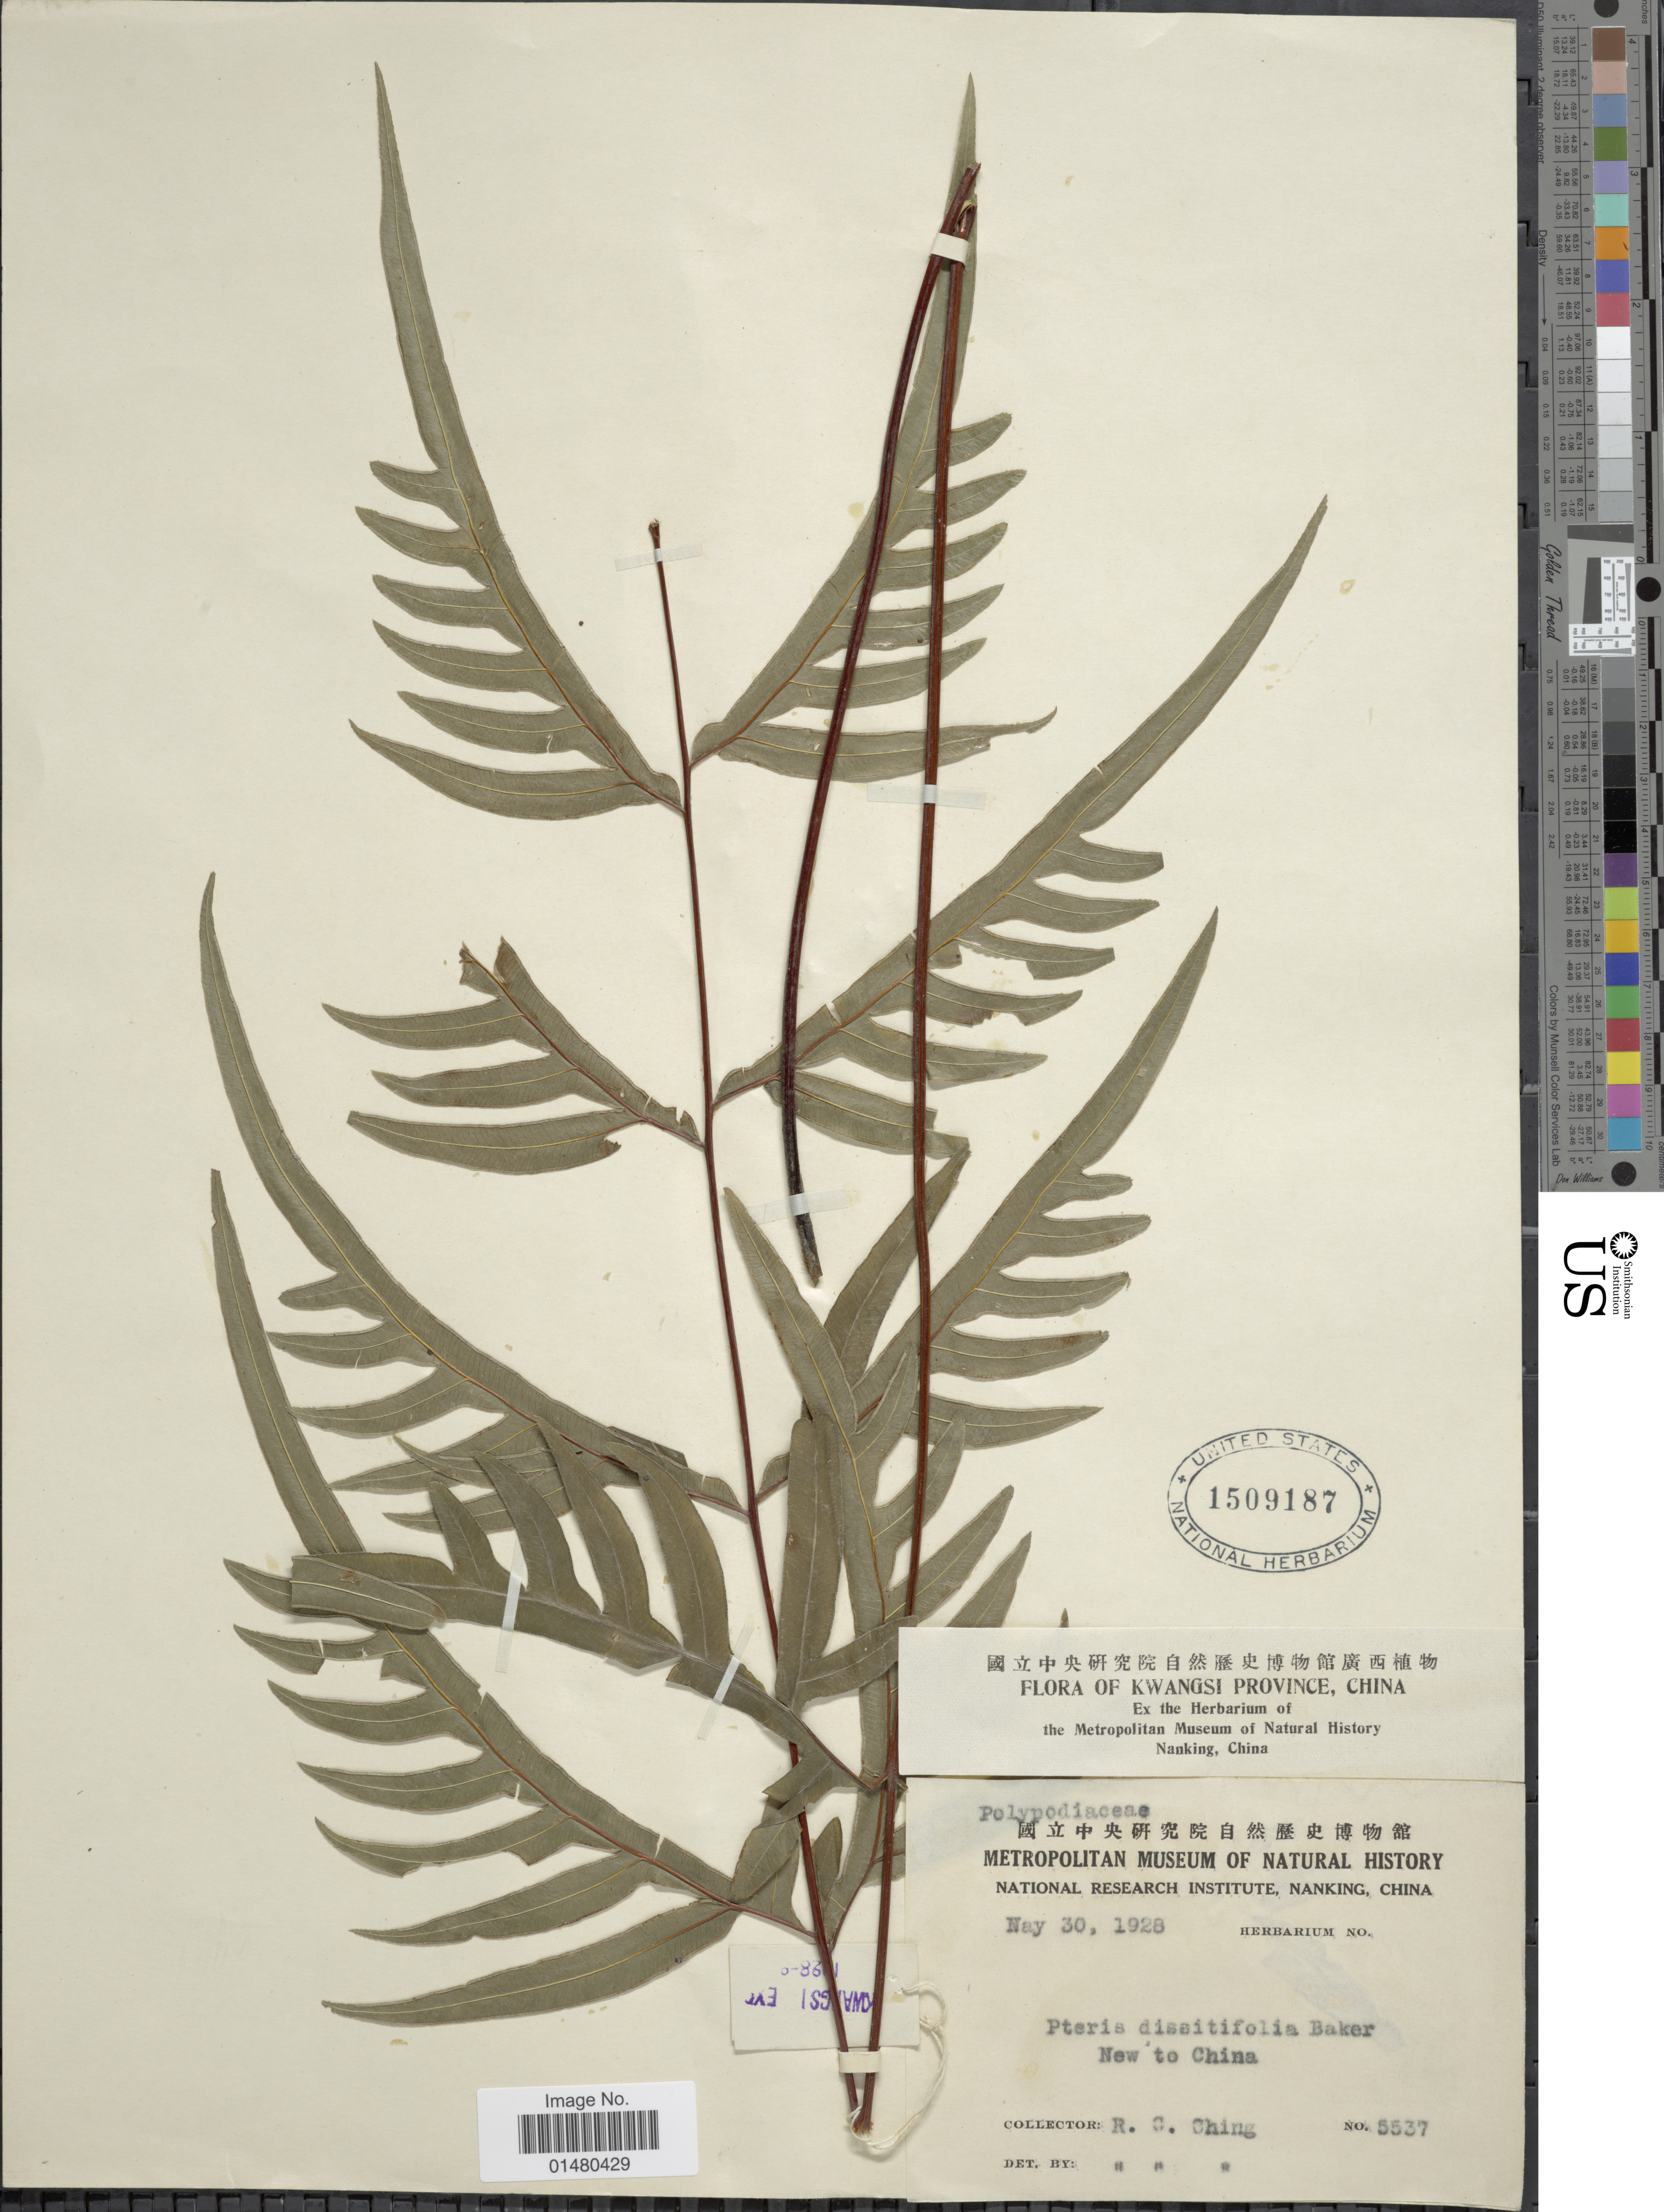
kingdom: Plantae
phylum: Tracheophyta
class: Polypodiopsida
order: Polypodiales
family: Pteridaceae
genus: Pteris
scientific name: Pteris dissitifolia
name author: Baker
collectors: R. C. Ching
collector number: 5537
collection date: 1928-05-30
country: China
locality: Kwangsi Province, New to China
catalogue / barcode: US 1509187